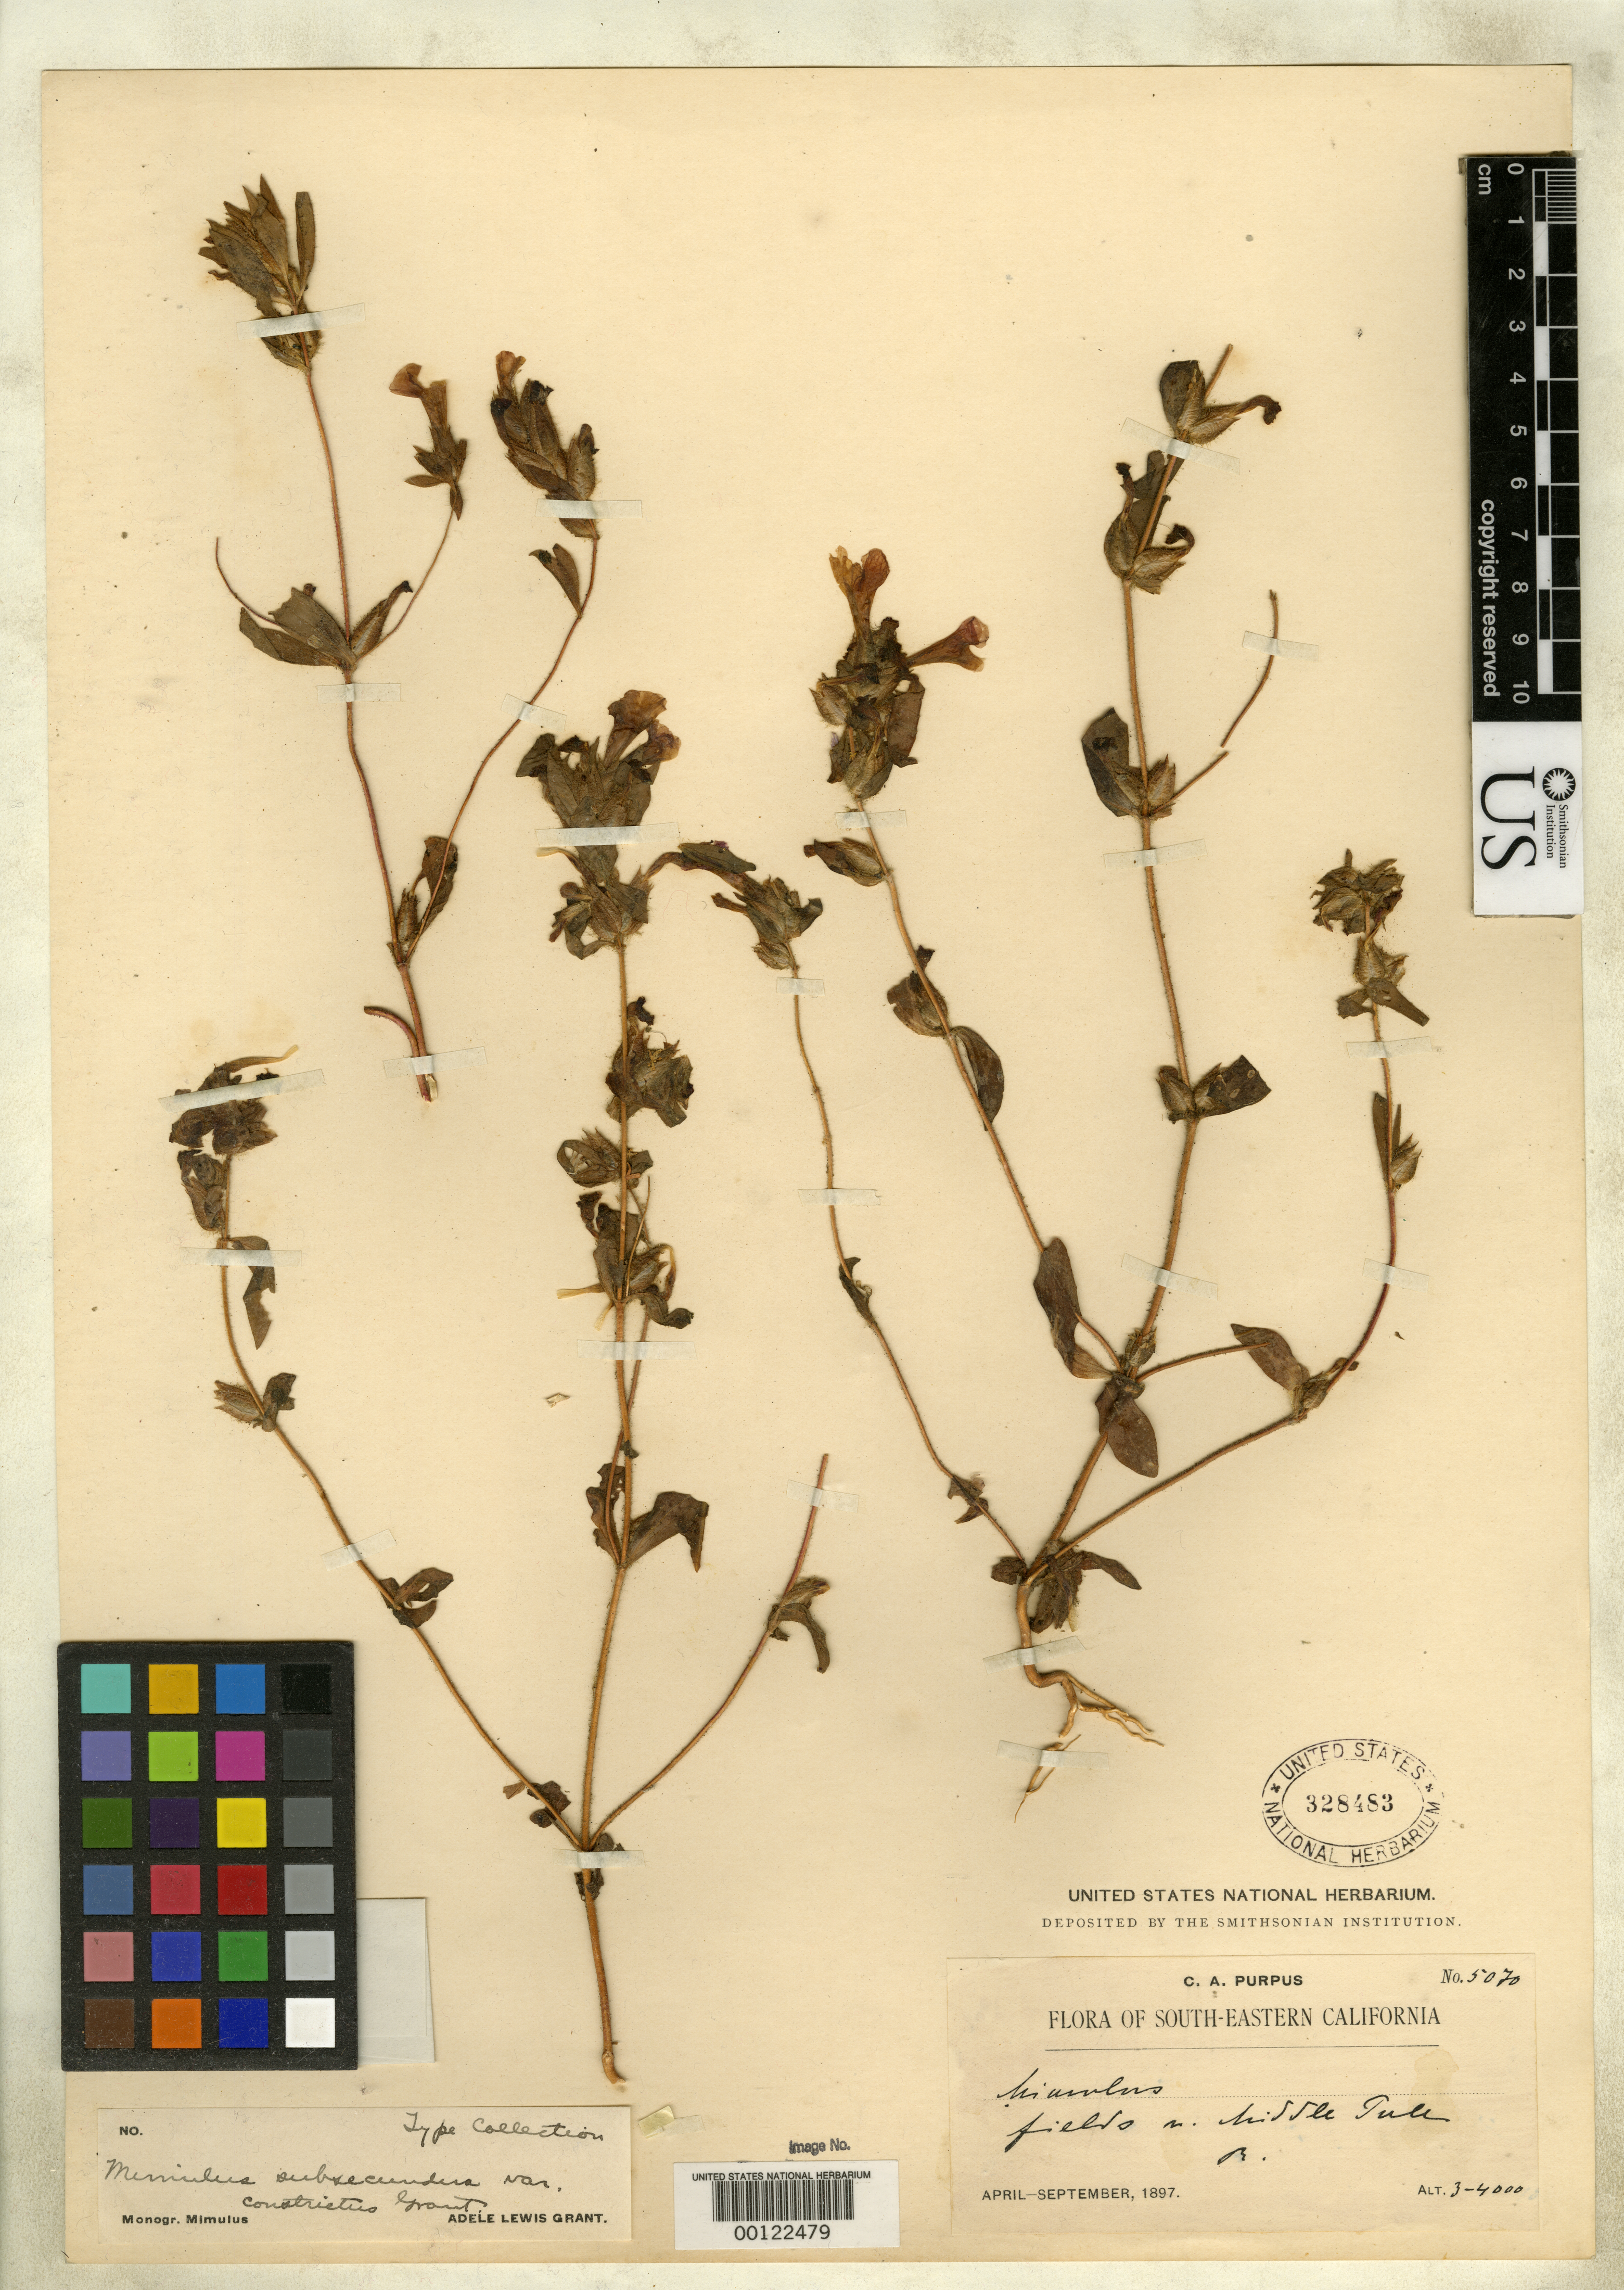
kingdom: Plantae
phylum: Tracheophyta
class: Magnoliopsida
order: Lamiales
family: Phrymaceae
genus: Mimulus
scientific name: Mimulus subsecundus var. constrictus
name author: A.L. Grant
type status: Isotype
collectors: C. A. Purpus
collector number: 5070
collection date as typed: Apr 1897 to -- Sep 1897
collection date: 1897-04/1897-09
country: United States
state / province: California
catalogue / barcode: US 328483